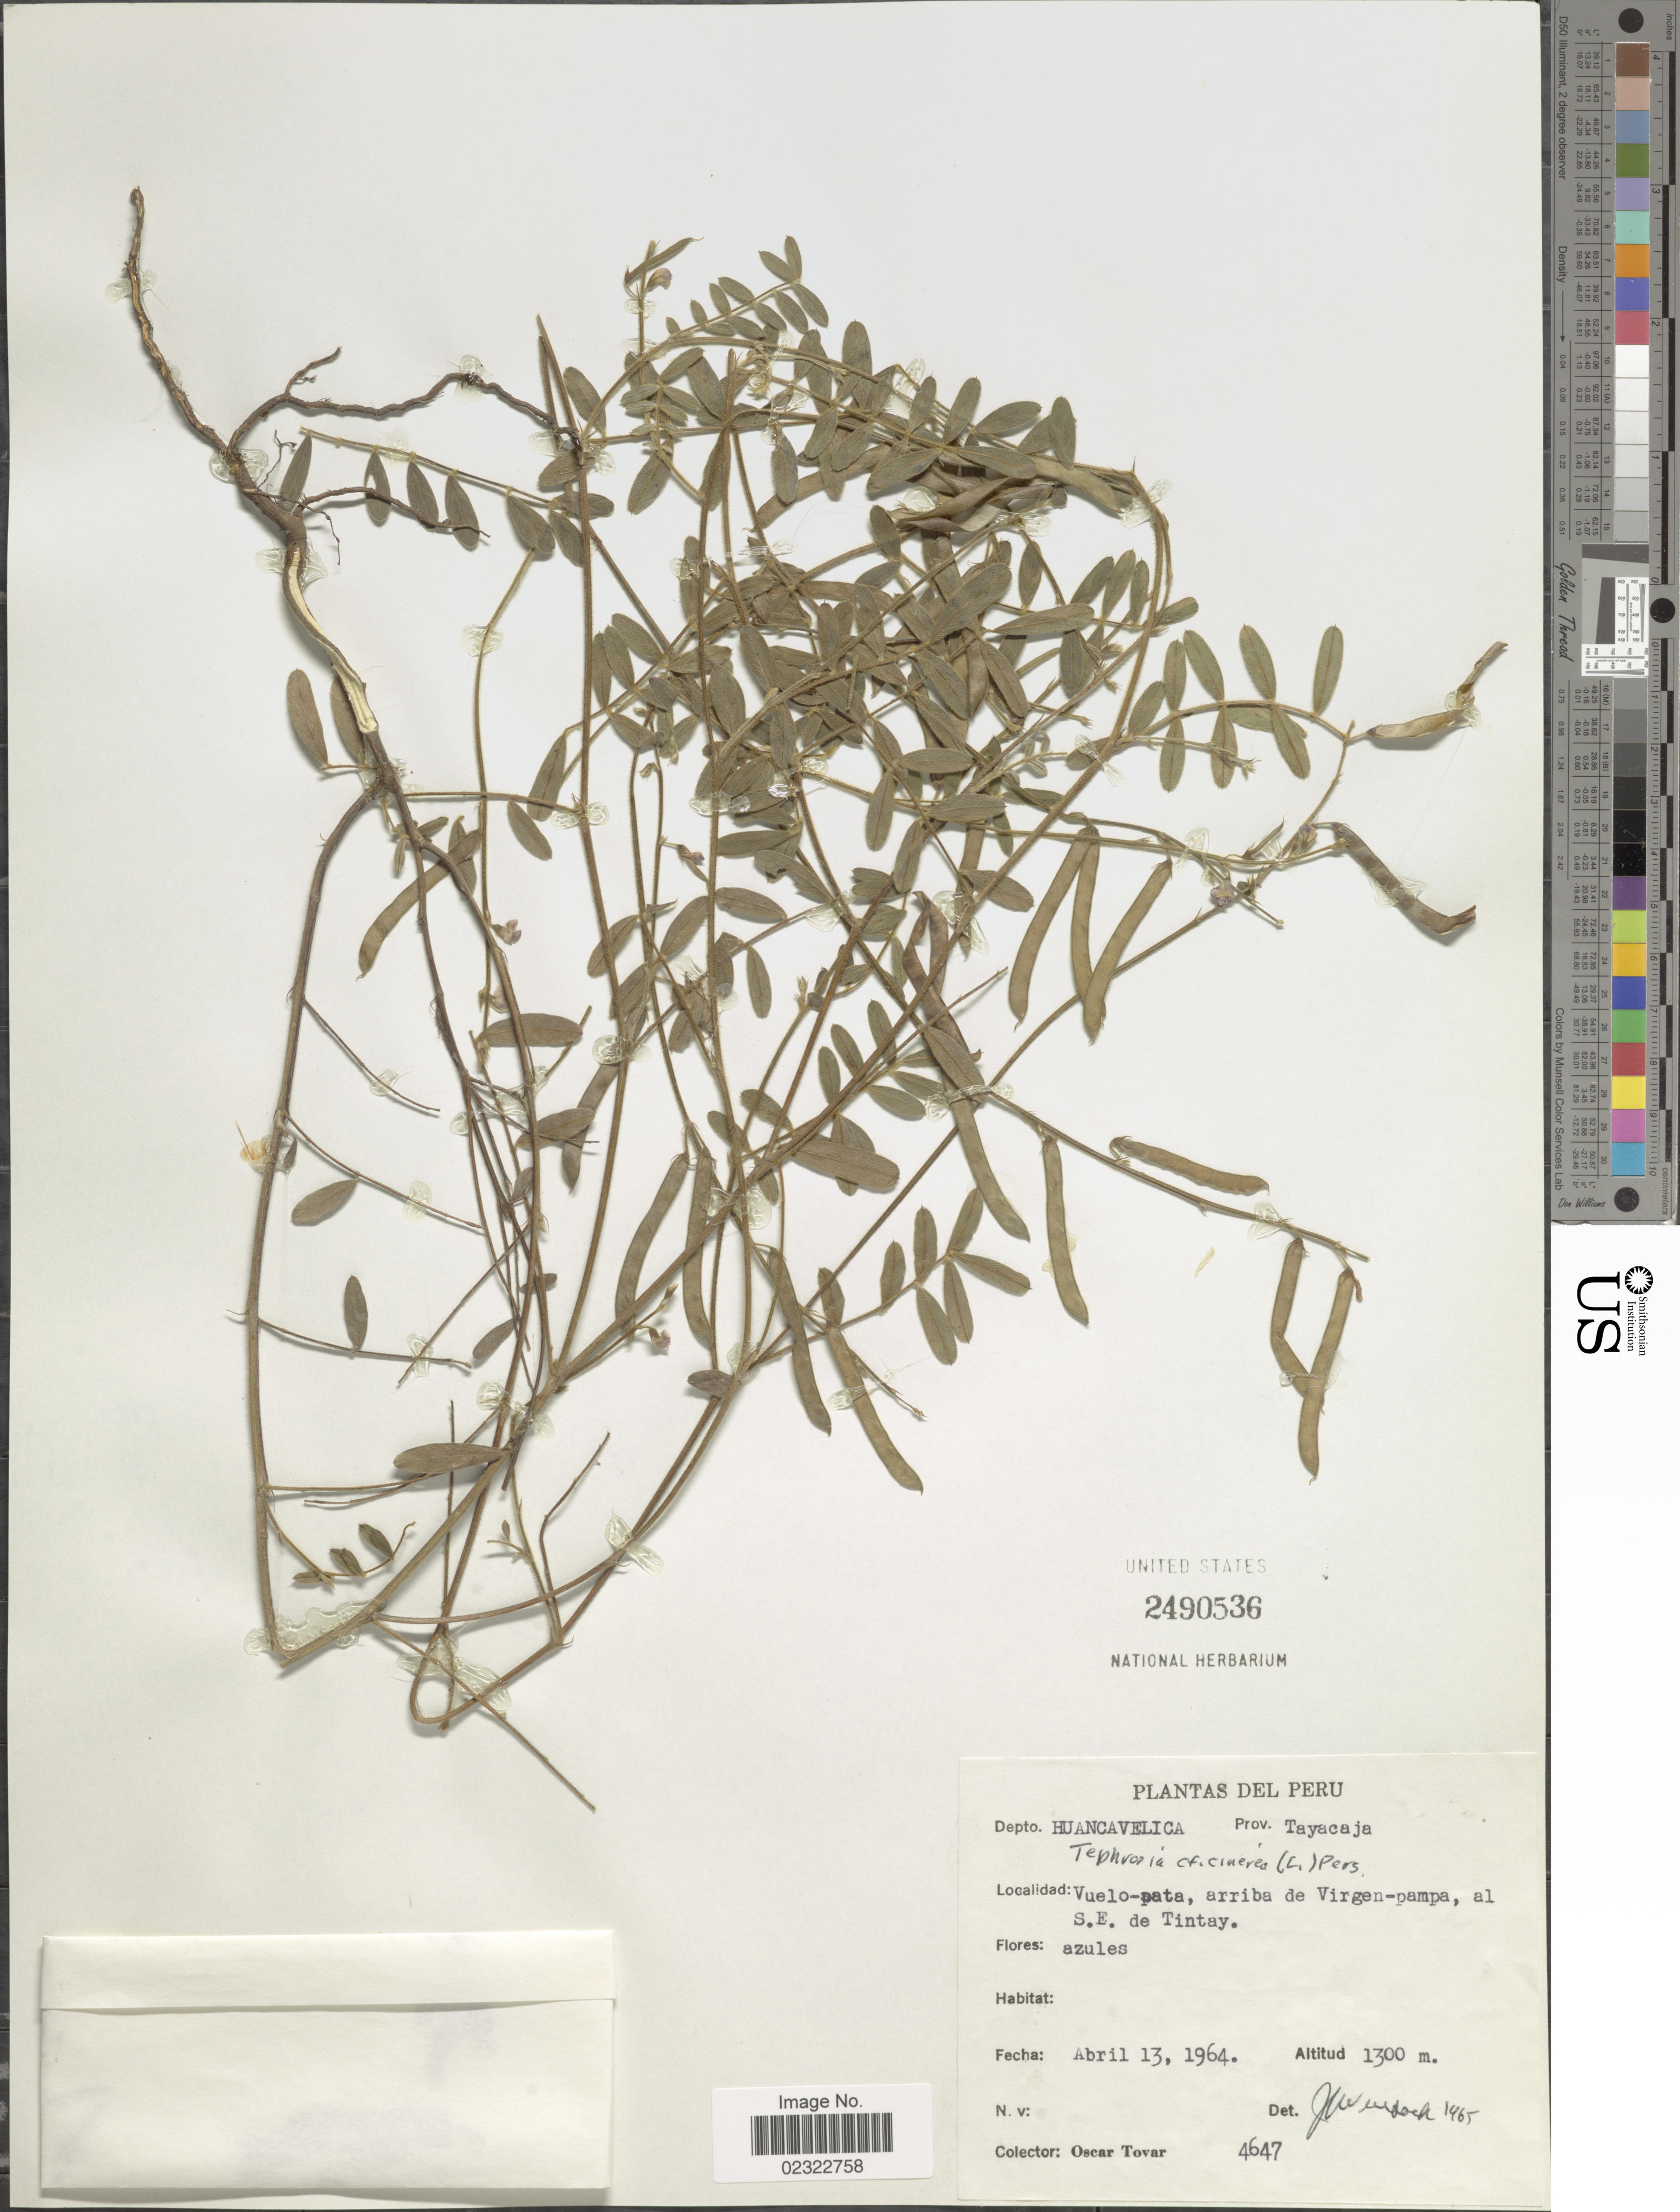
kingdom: Plantae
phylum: Tracheophyta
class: Magnoliopsida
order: Fabales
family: Fabaceae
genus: Tephrosia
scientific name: Tephrosia cinerea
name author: (L.) Pers.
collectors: Ó. Tovar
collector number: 4647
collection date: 1964-04-13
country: Peru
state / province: Huancavelica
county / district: Tayacaja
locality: Prov. Tayacaja. Vuelo-pata, arriba de Virgen-pampa, al S.E. de Tintay.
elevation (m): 1300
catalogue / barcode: US 2490536